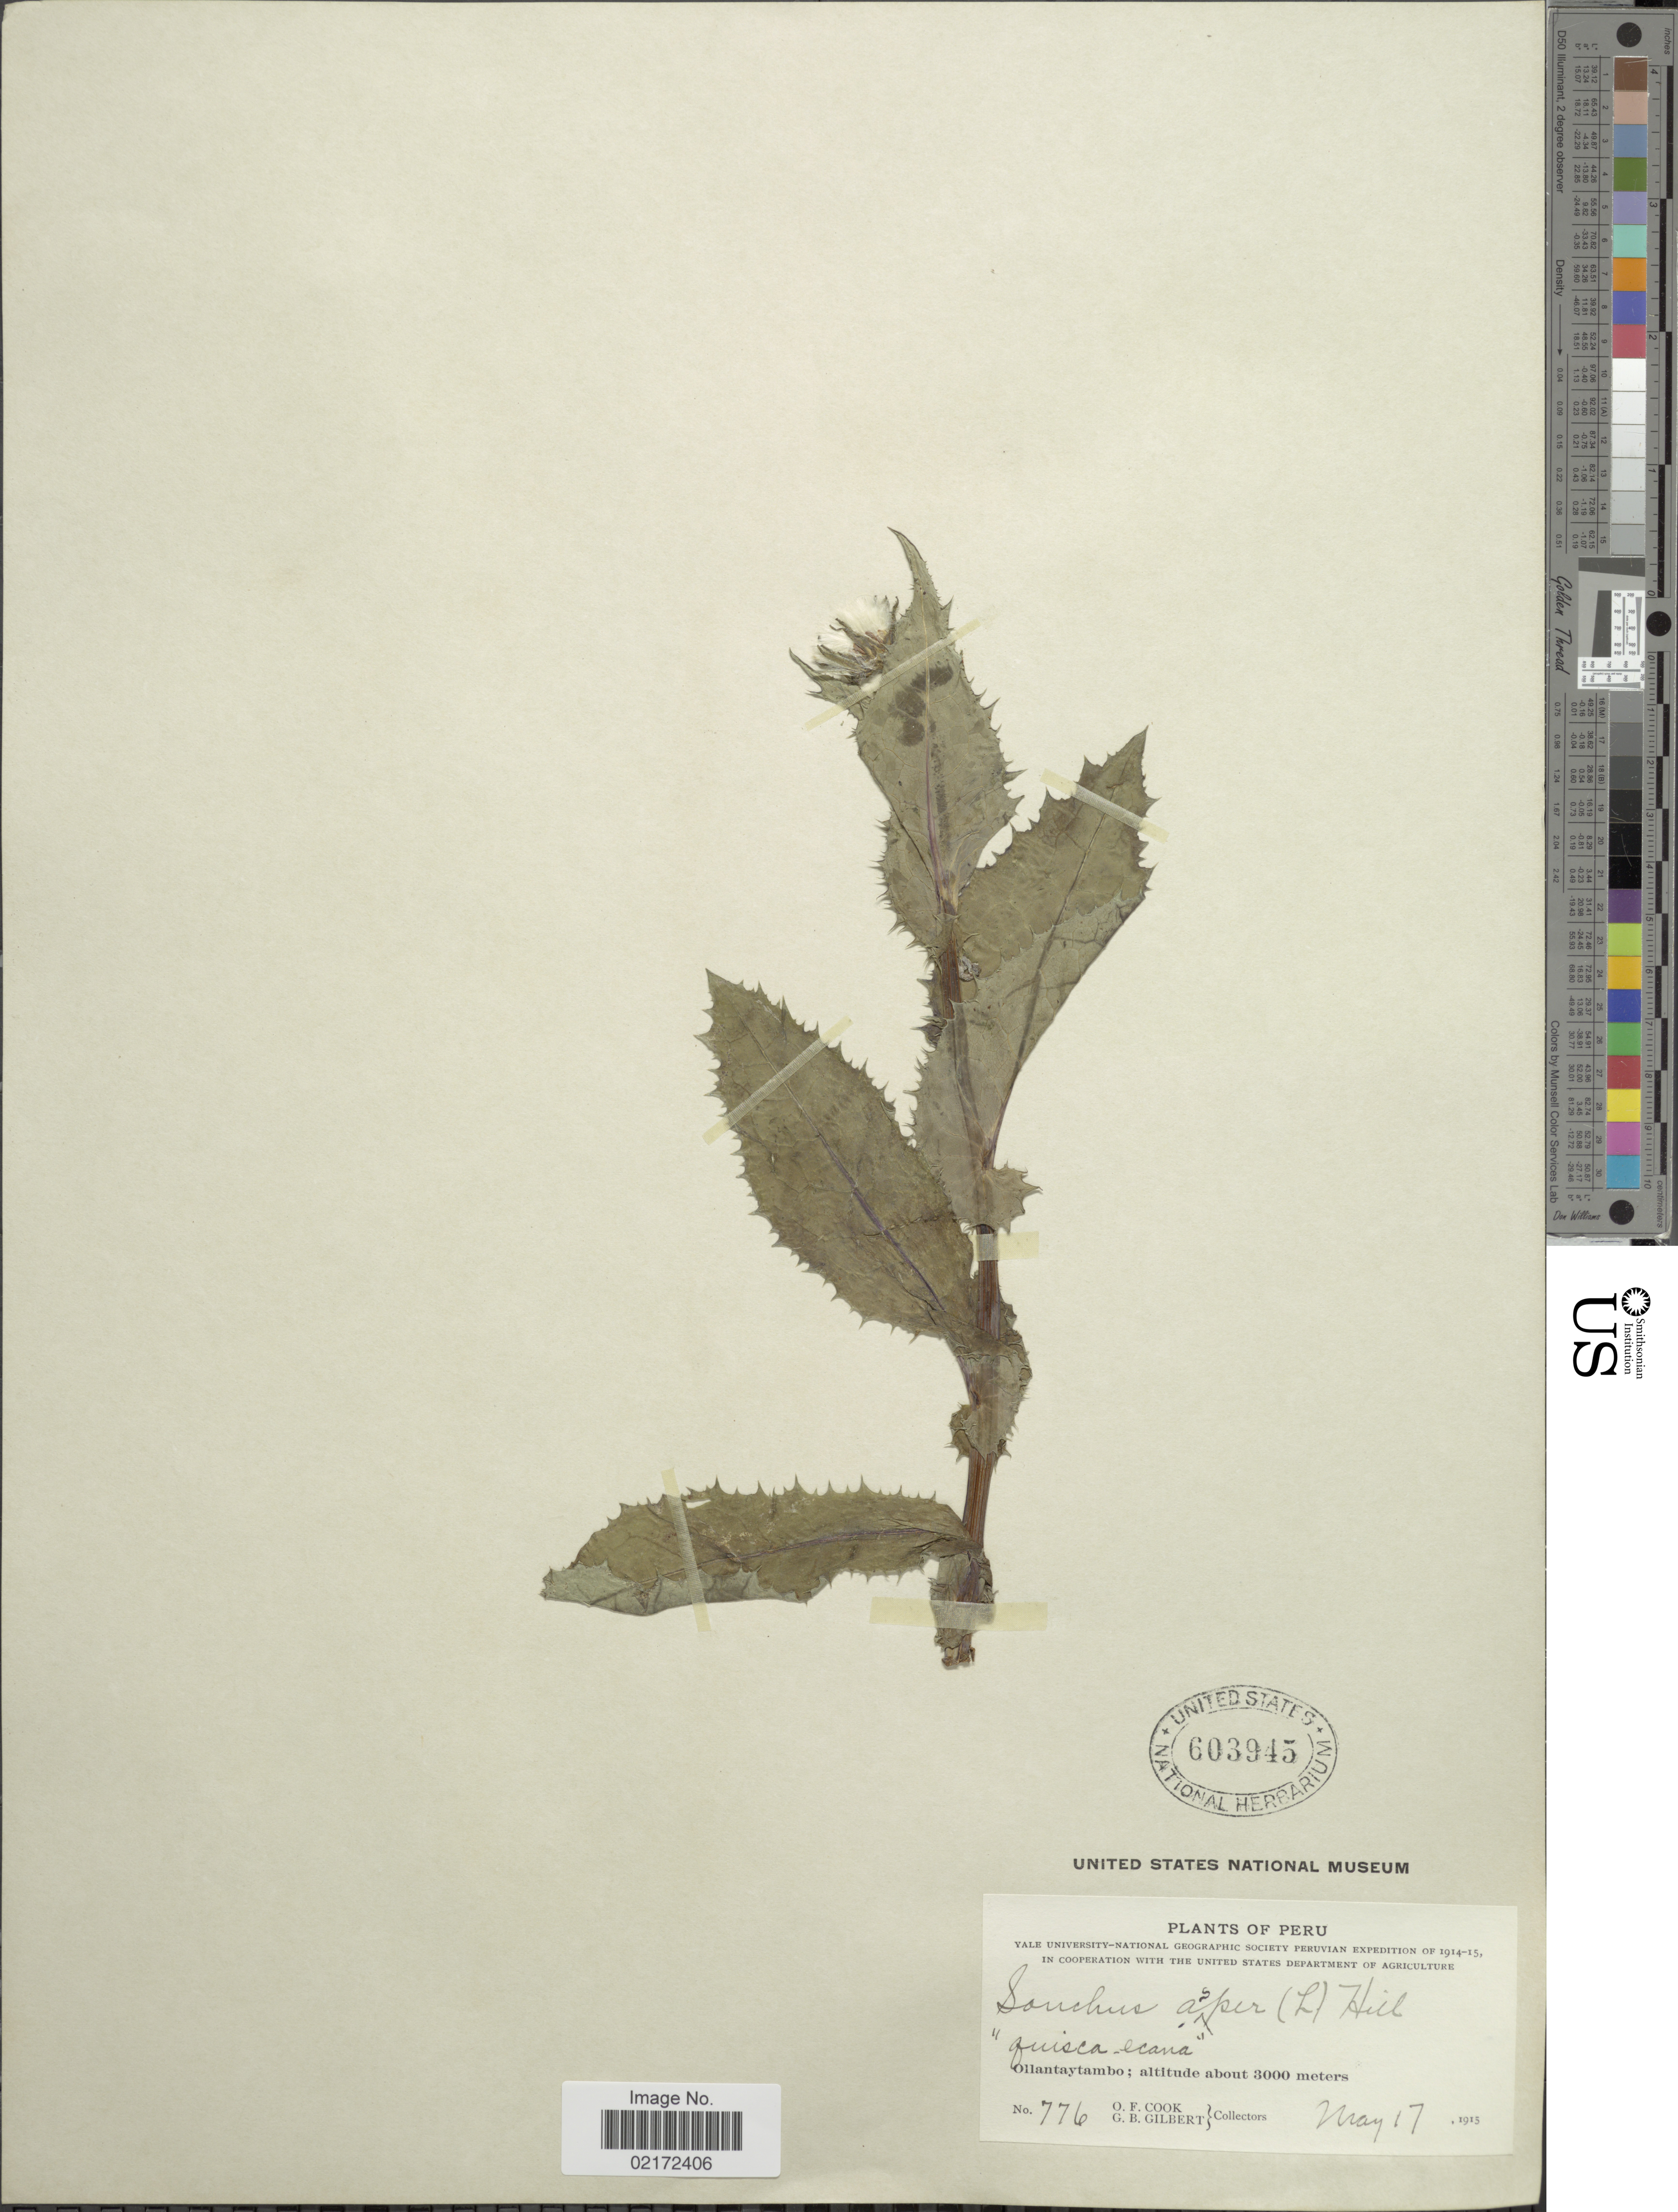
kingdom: Plantae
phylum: Tracheophyta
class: Magnoliopsida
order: Asterales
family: Asteraceae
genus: Sonchus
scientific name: Sonchus asper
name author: (L.) Hill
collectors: O. F. Cook & G. B. Gilbert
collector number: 776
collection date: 1915-05-17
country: Peru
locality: Ollantaytambo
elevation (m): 3000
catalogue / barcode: US 603945